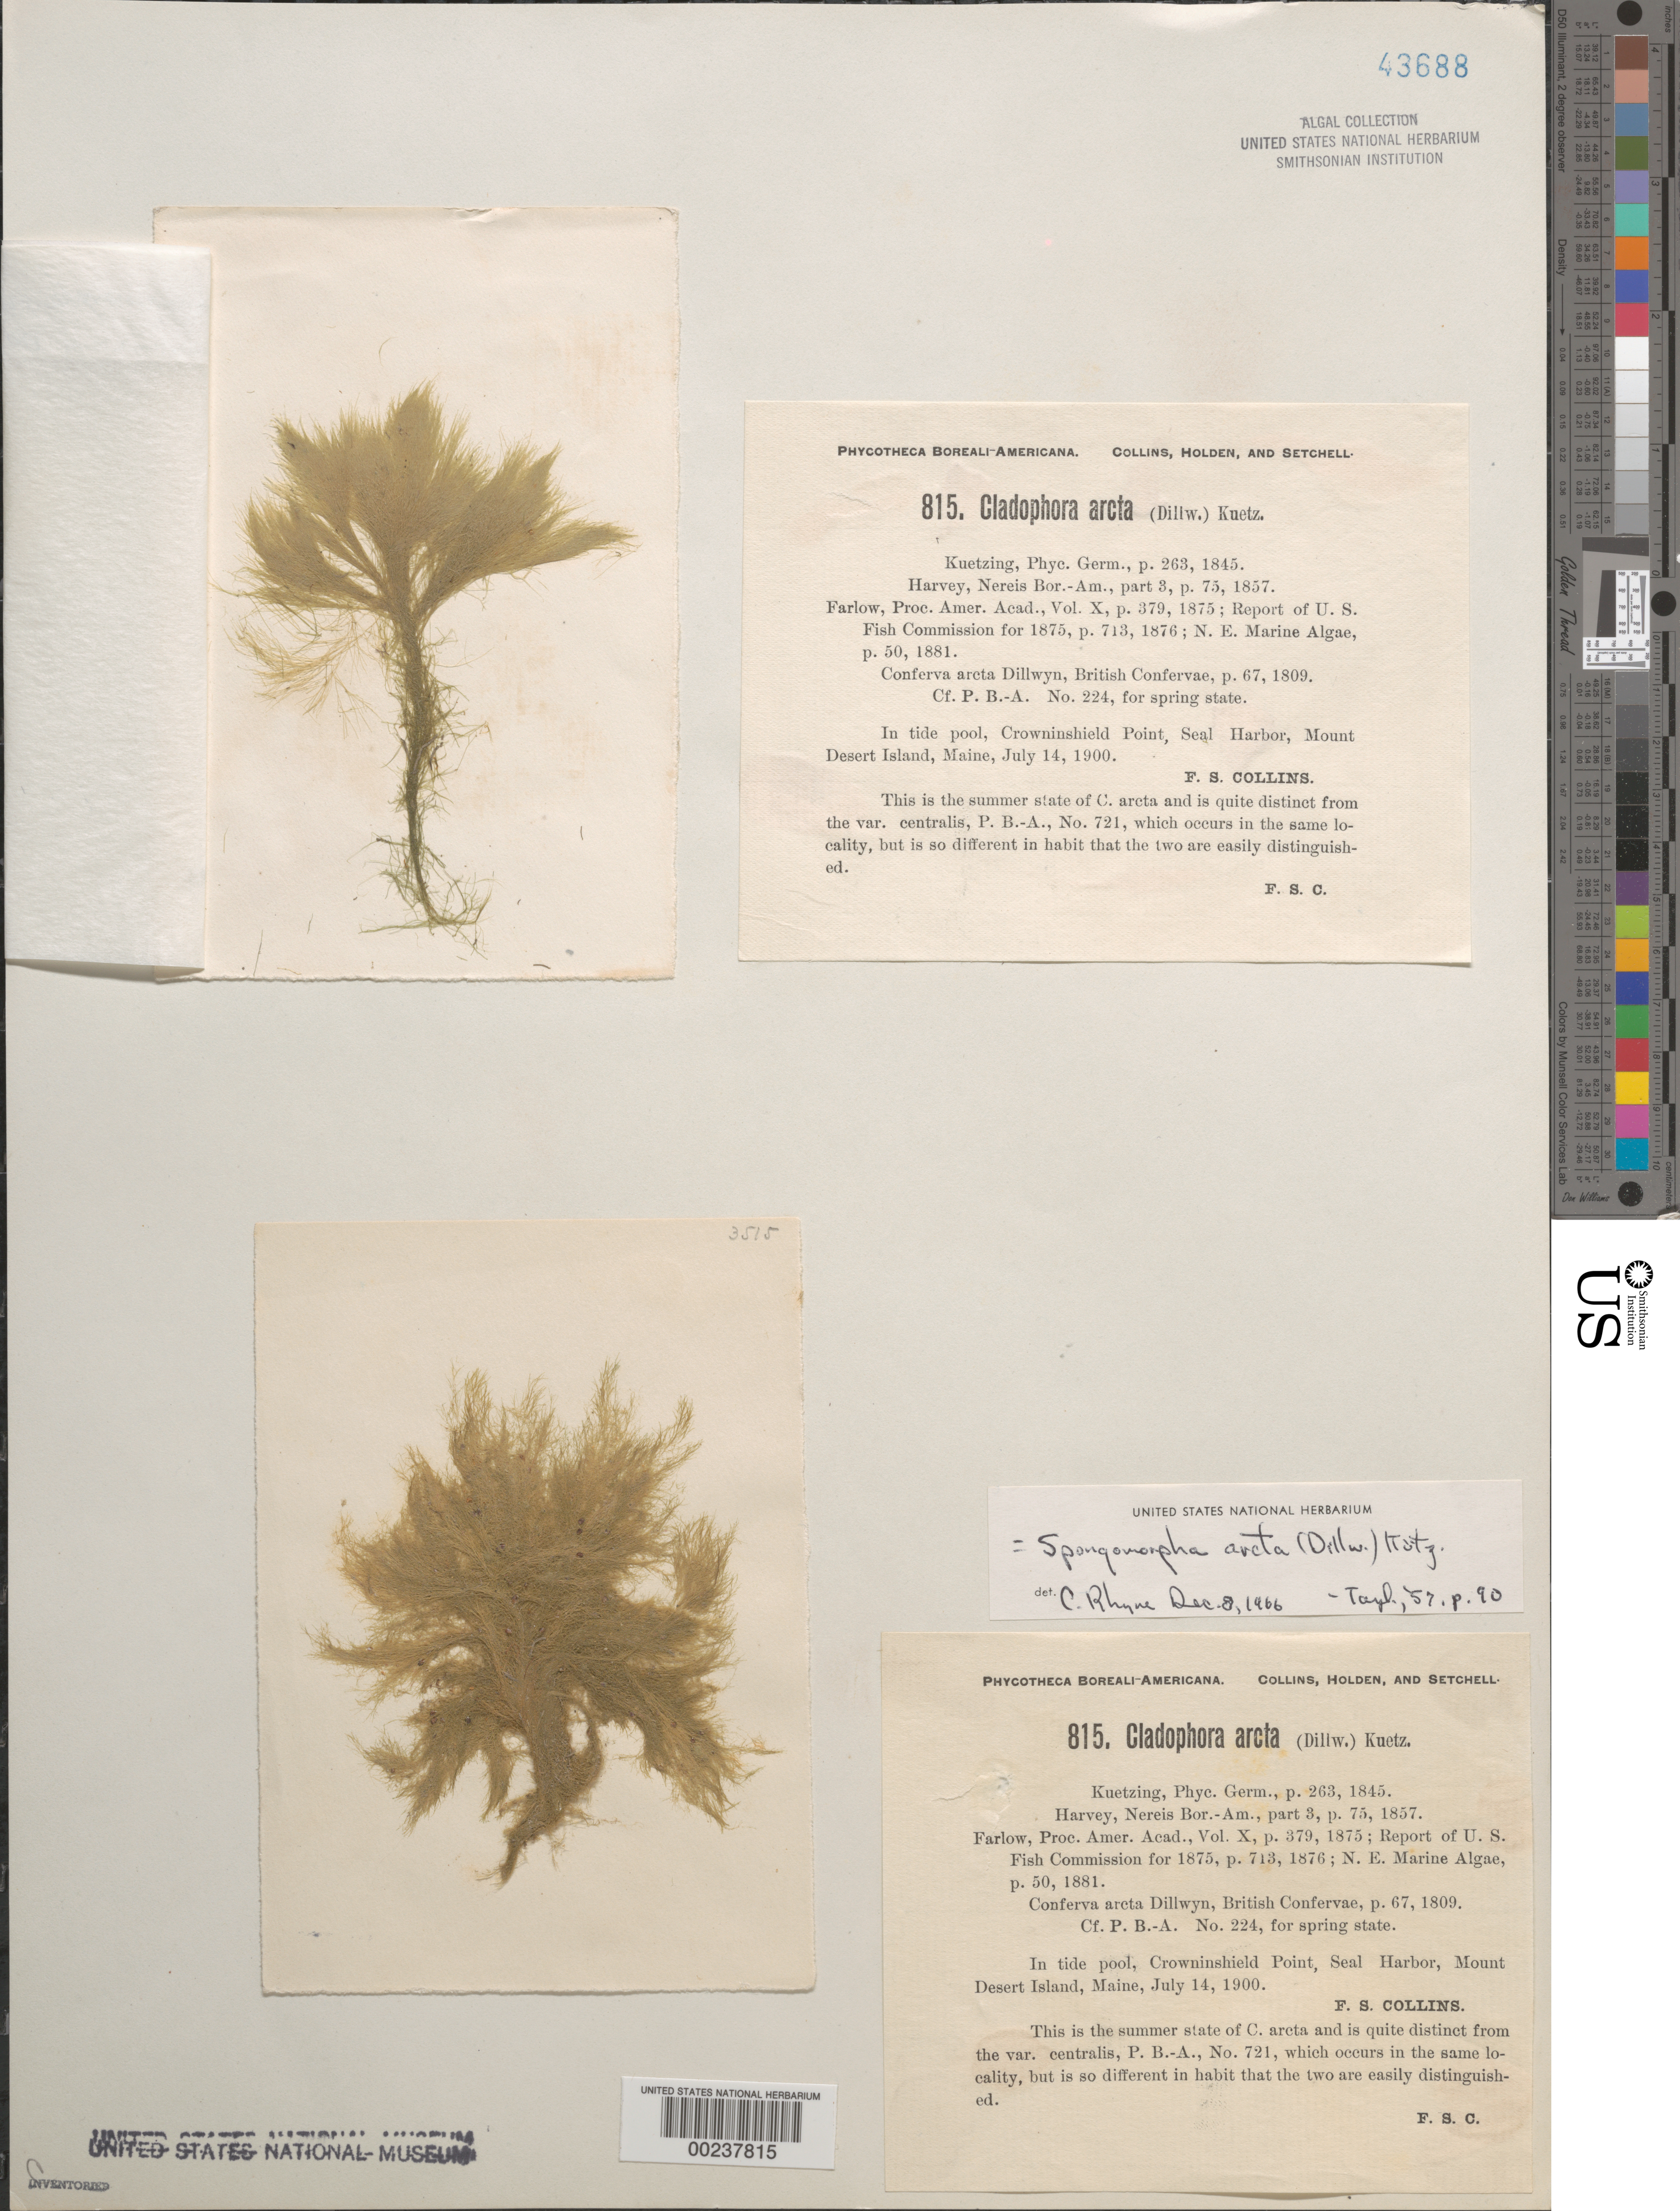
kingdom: Plantae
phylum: Chlorophyta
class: Ulvophyceae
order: Ulotrichales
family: Ulotrichaceae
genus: Acrosiphonia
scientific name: Acrosiphonia arcta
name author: (Dillwyn) Gain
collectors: F. Collins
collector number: PB-A 815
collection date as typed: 14 Jul 1900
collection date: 1900-07-14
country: United States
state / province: Maine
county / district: Hancock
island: Mount Desert Island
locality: Seal Harbor, Crowninshield Point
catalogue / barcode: US 43688